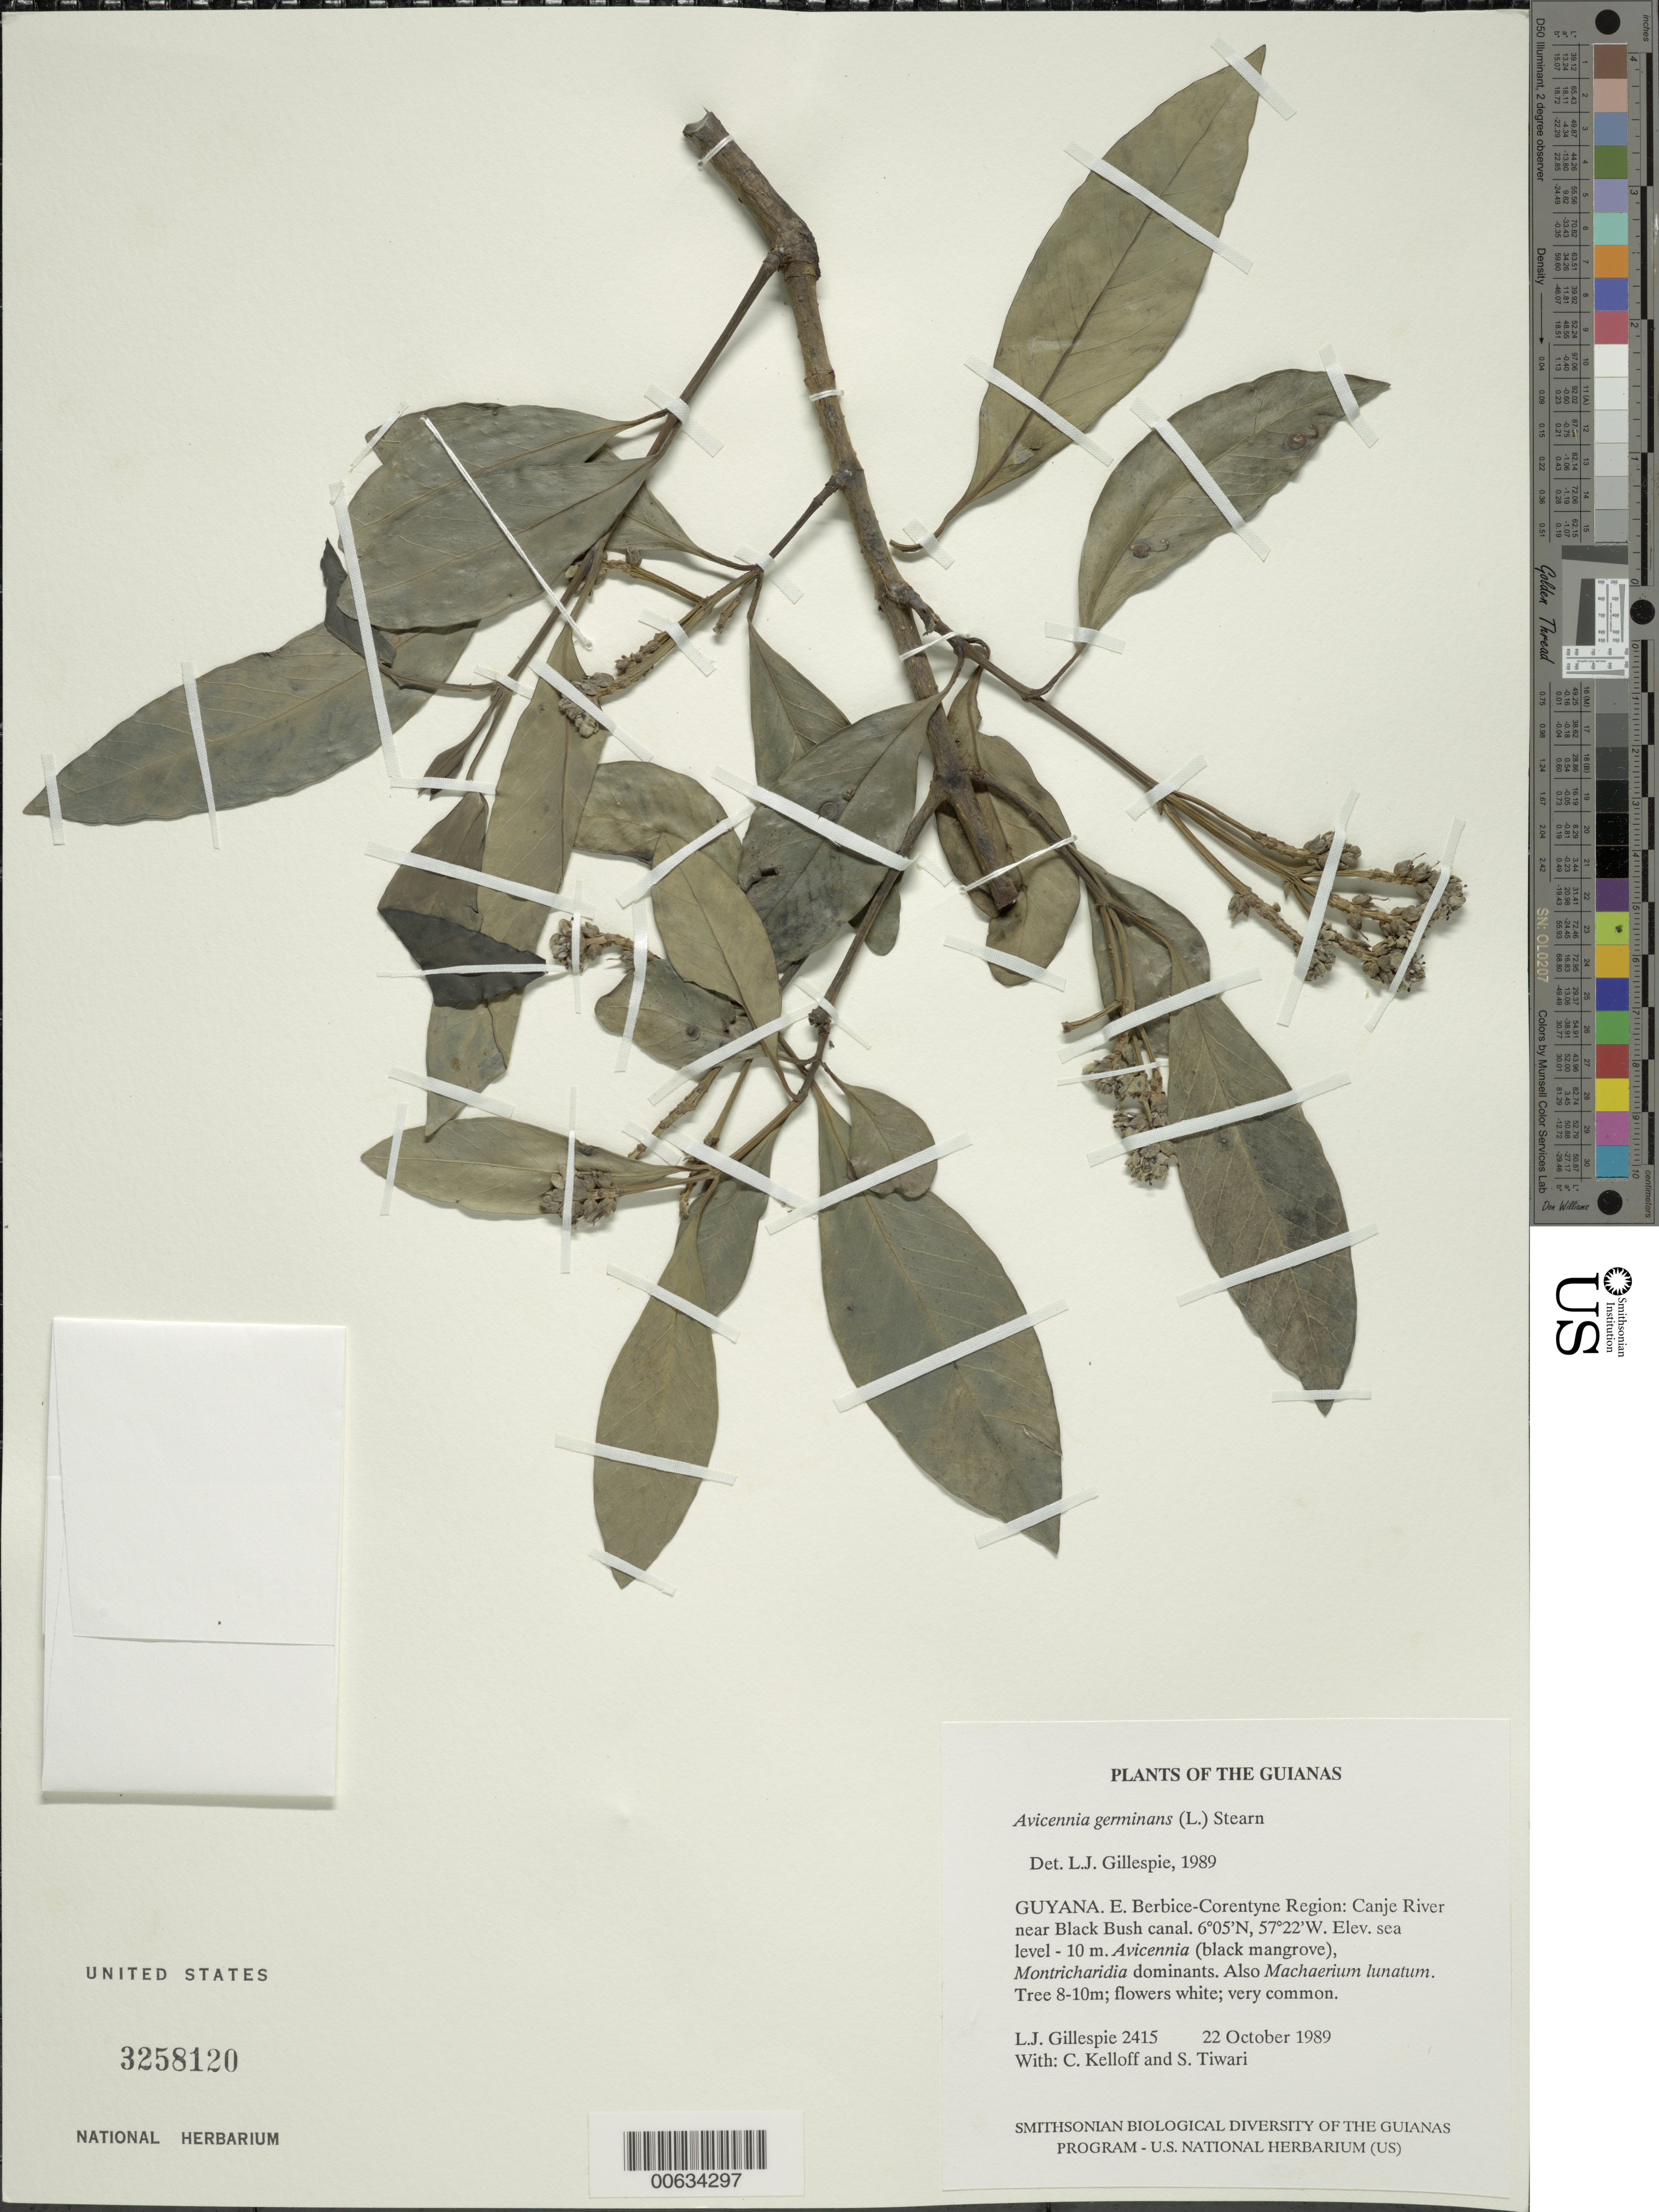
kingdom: Plantae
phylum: Tracheophyta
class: Magnoliopsida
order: Lamiales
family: Acanthaceae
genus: Avicennia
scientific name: Avicennia germinans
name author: (L.) L.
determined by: Gillespie, L. J.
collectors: L. J. Gillespie, C. L. Kelloff & S. Tiwari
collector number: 2415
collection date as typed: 27 October 1989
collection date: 1989-10-27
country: Guyana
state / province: E. Berbice-Corentyne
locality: Canje River near Black Bush canal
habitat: Avicennia (black mangrove), Montrichardia dominants. Also Machaerium lunatum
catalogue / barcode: US 3258120